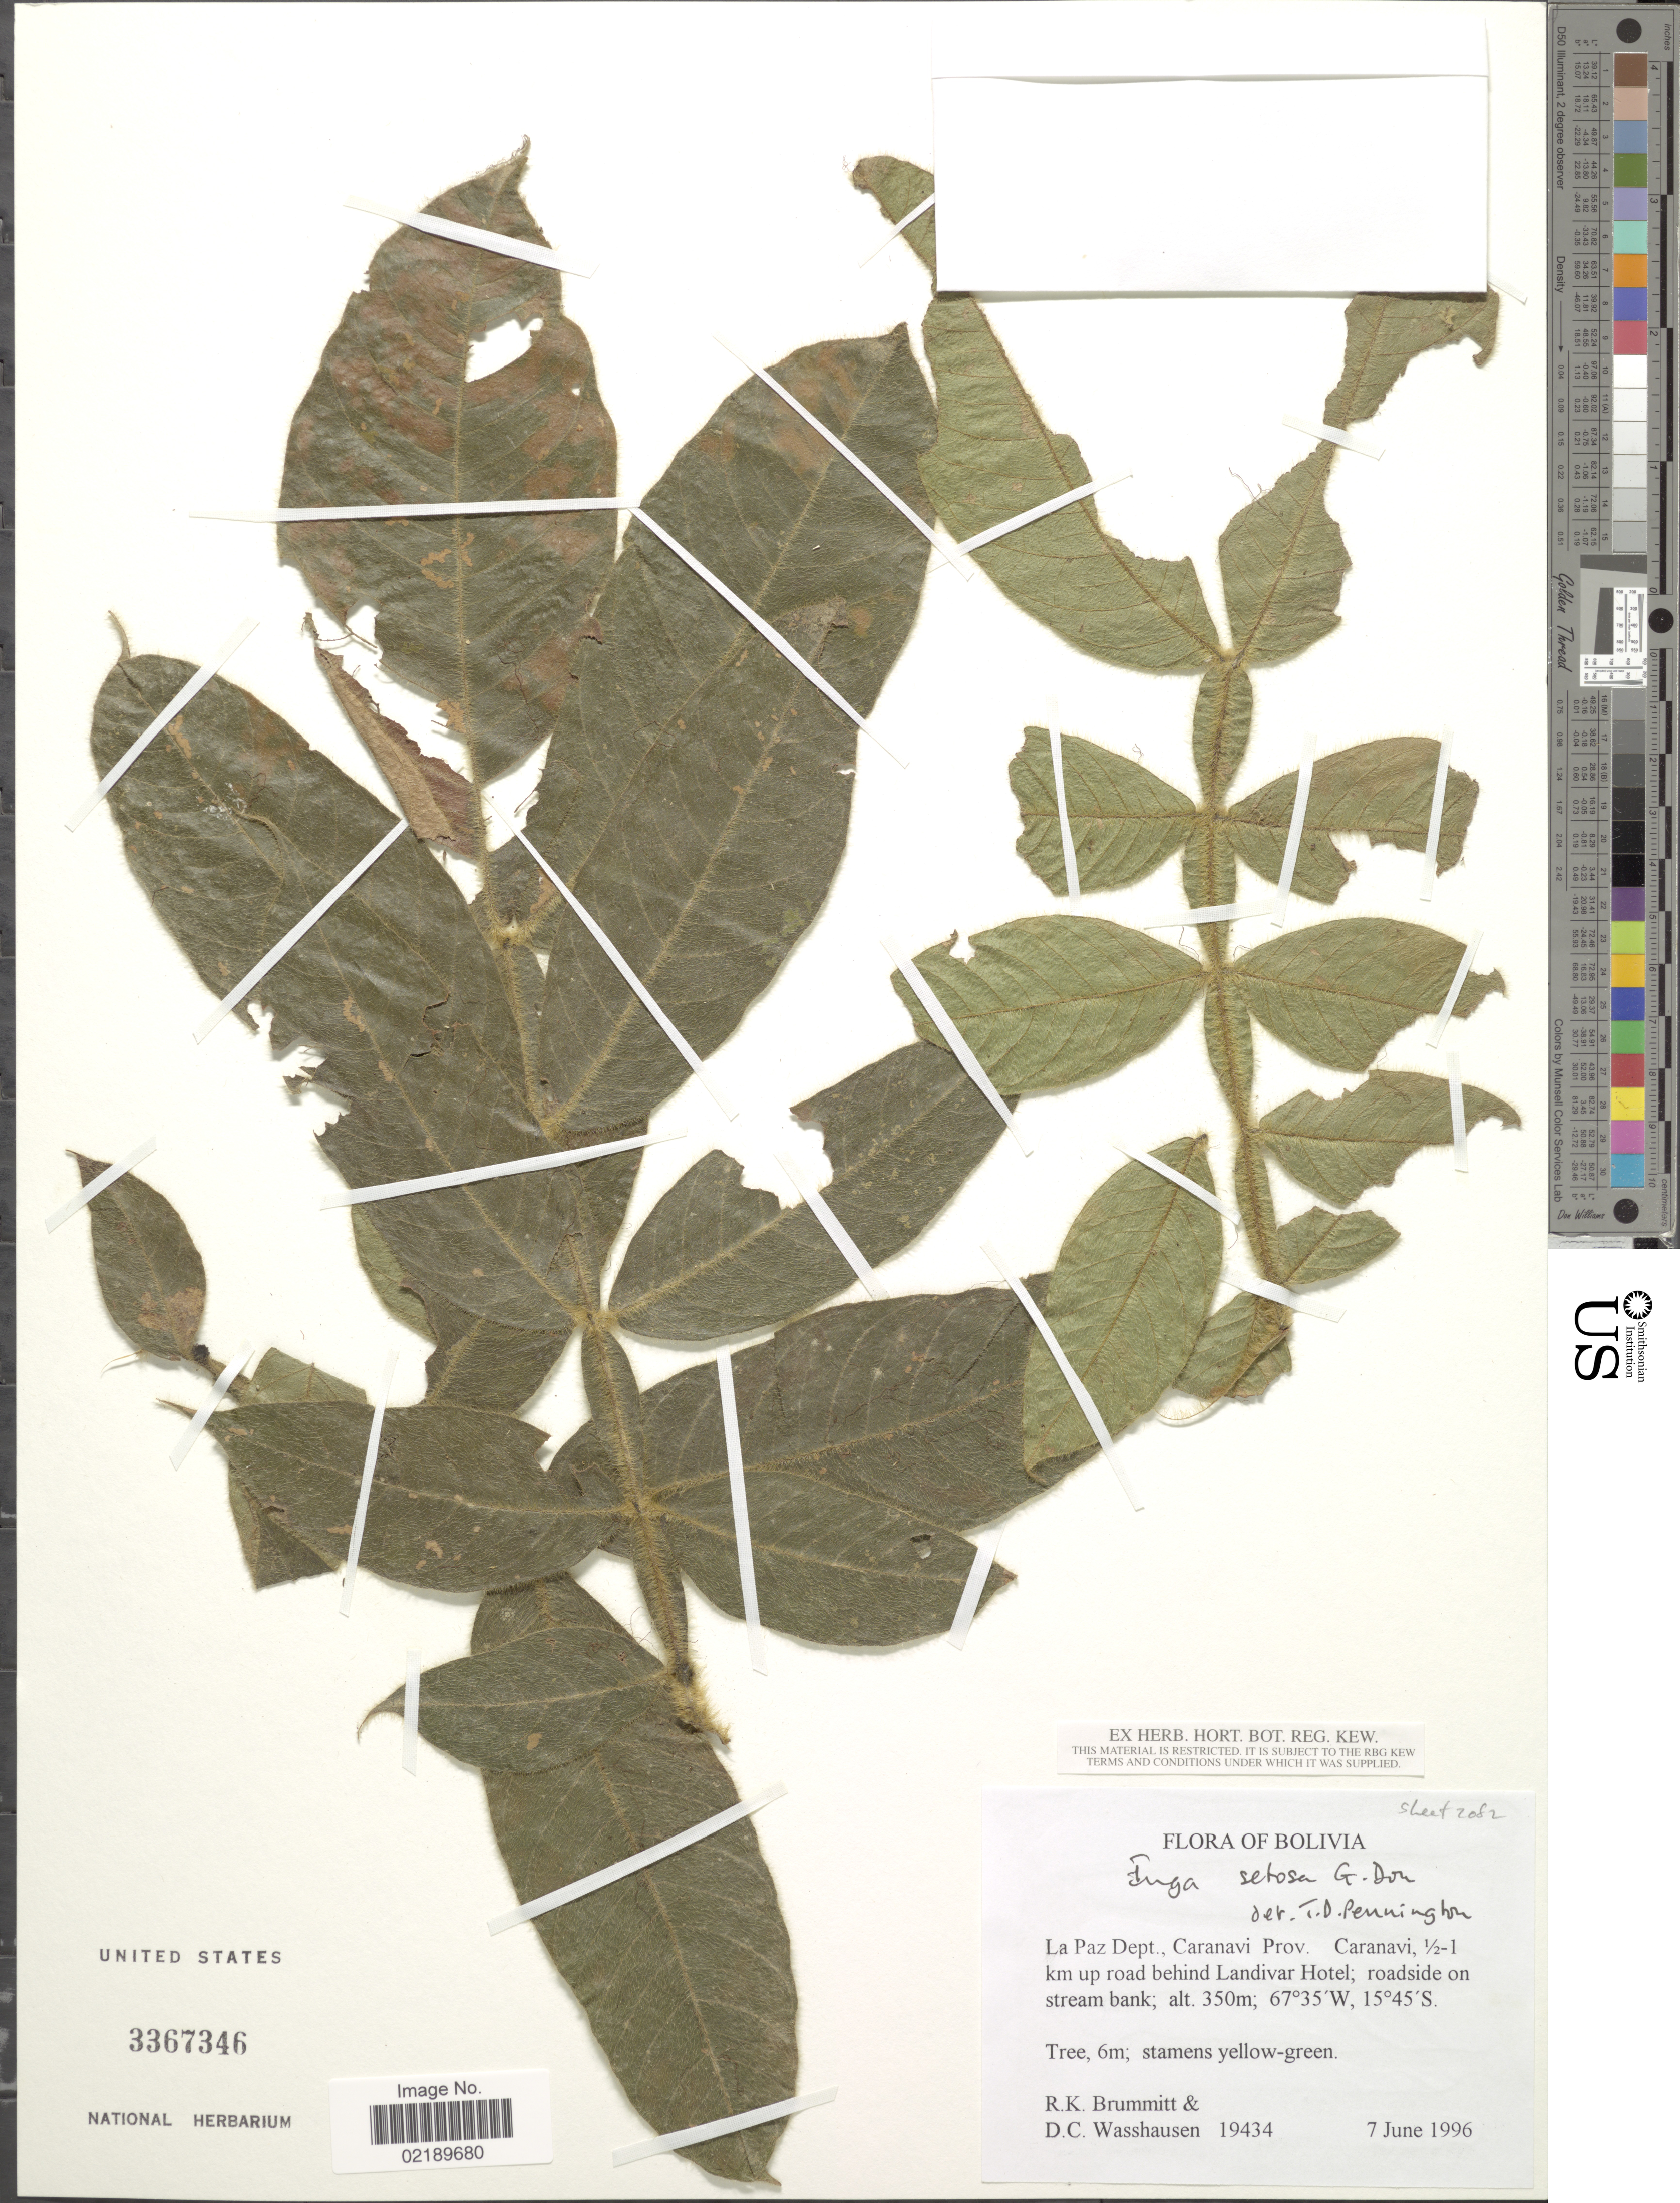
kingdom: Plantae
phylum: Tracheophyta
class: Magnoliopsida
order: Fabales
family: Fabaceae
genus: Inga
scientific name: Inga setosa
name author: G. Don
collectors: R. K. Brummitt & D. C. Wasshausen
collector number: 19434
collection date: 1996-06-07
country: Bolivia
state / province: La Paz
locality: La Paz Dept., Caranavi Prov. Caranavi, ½-1 km up road behind Landivar Hotel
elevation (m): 350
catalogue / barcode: US 3367346